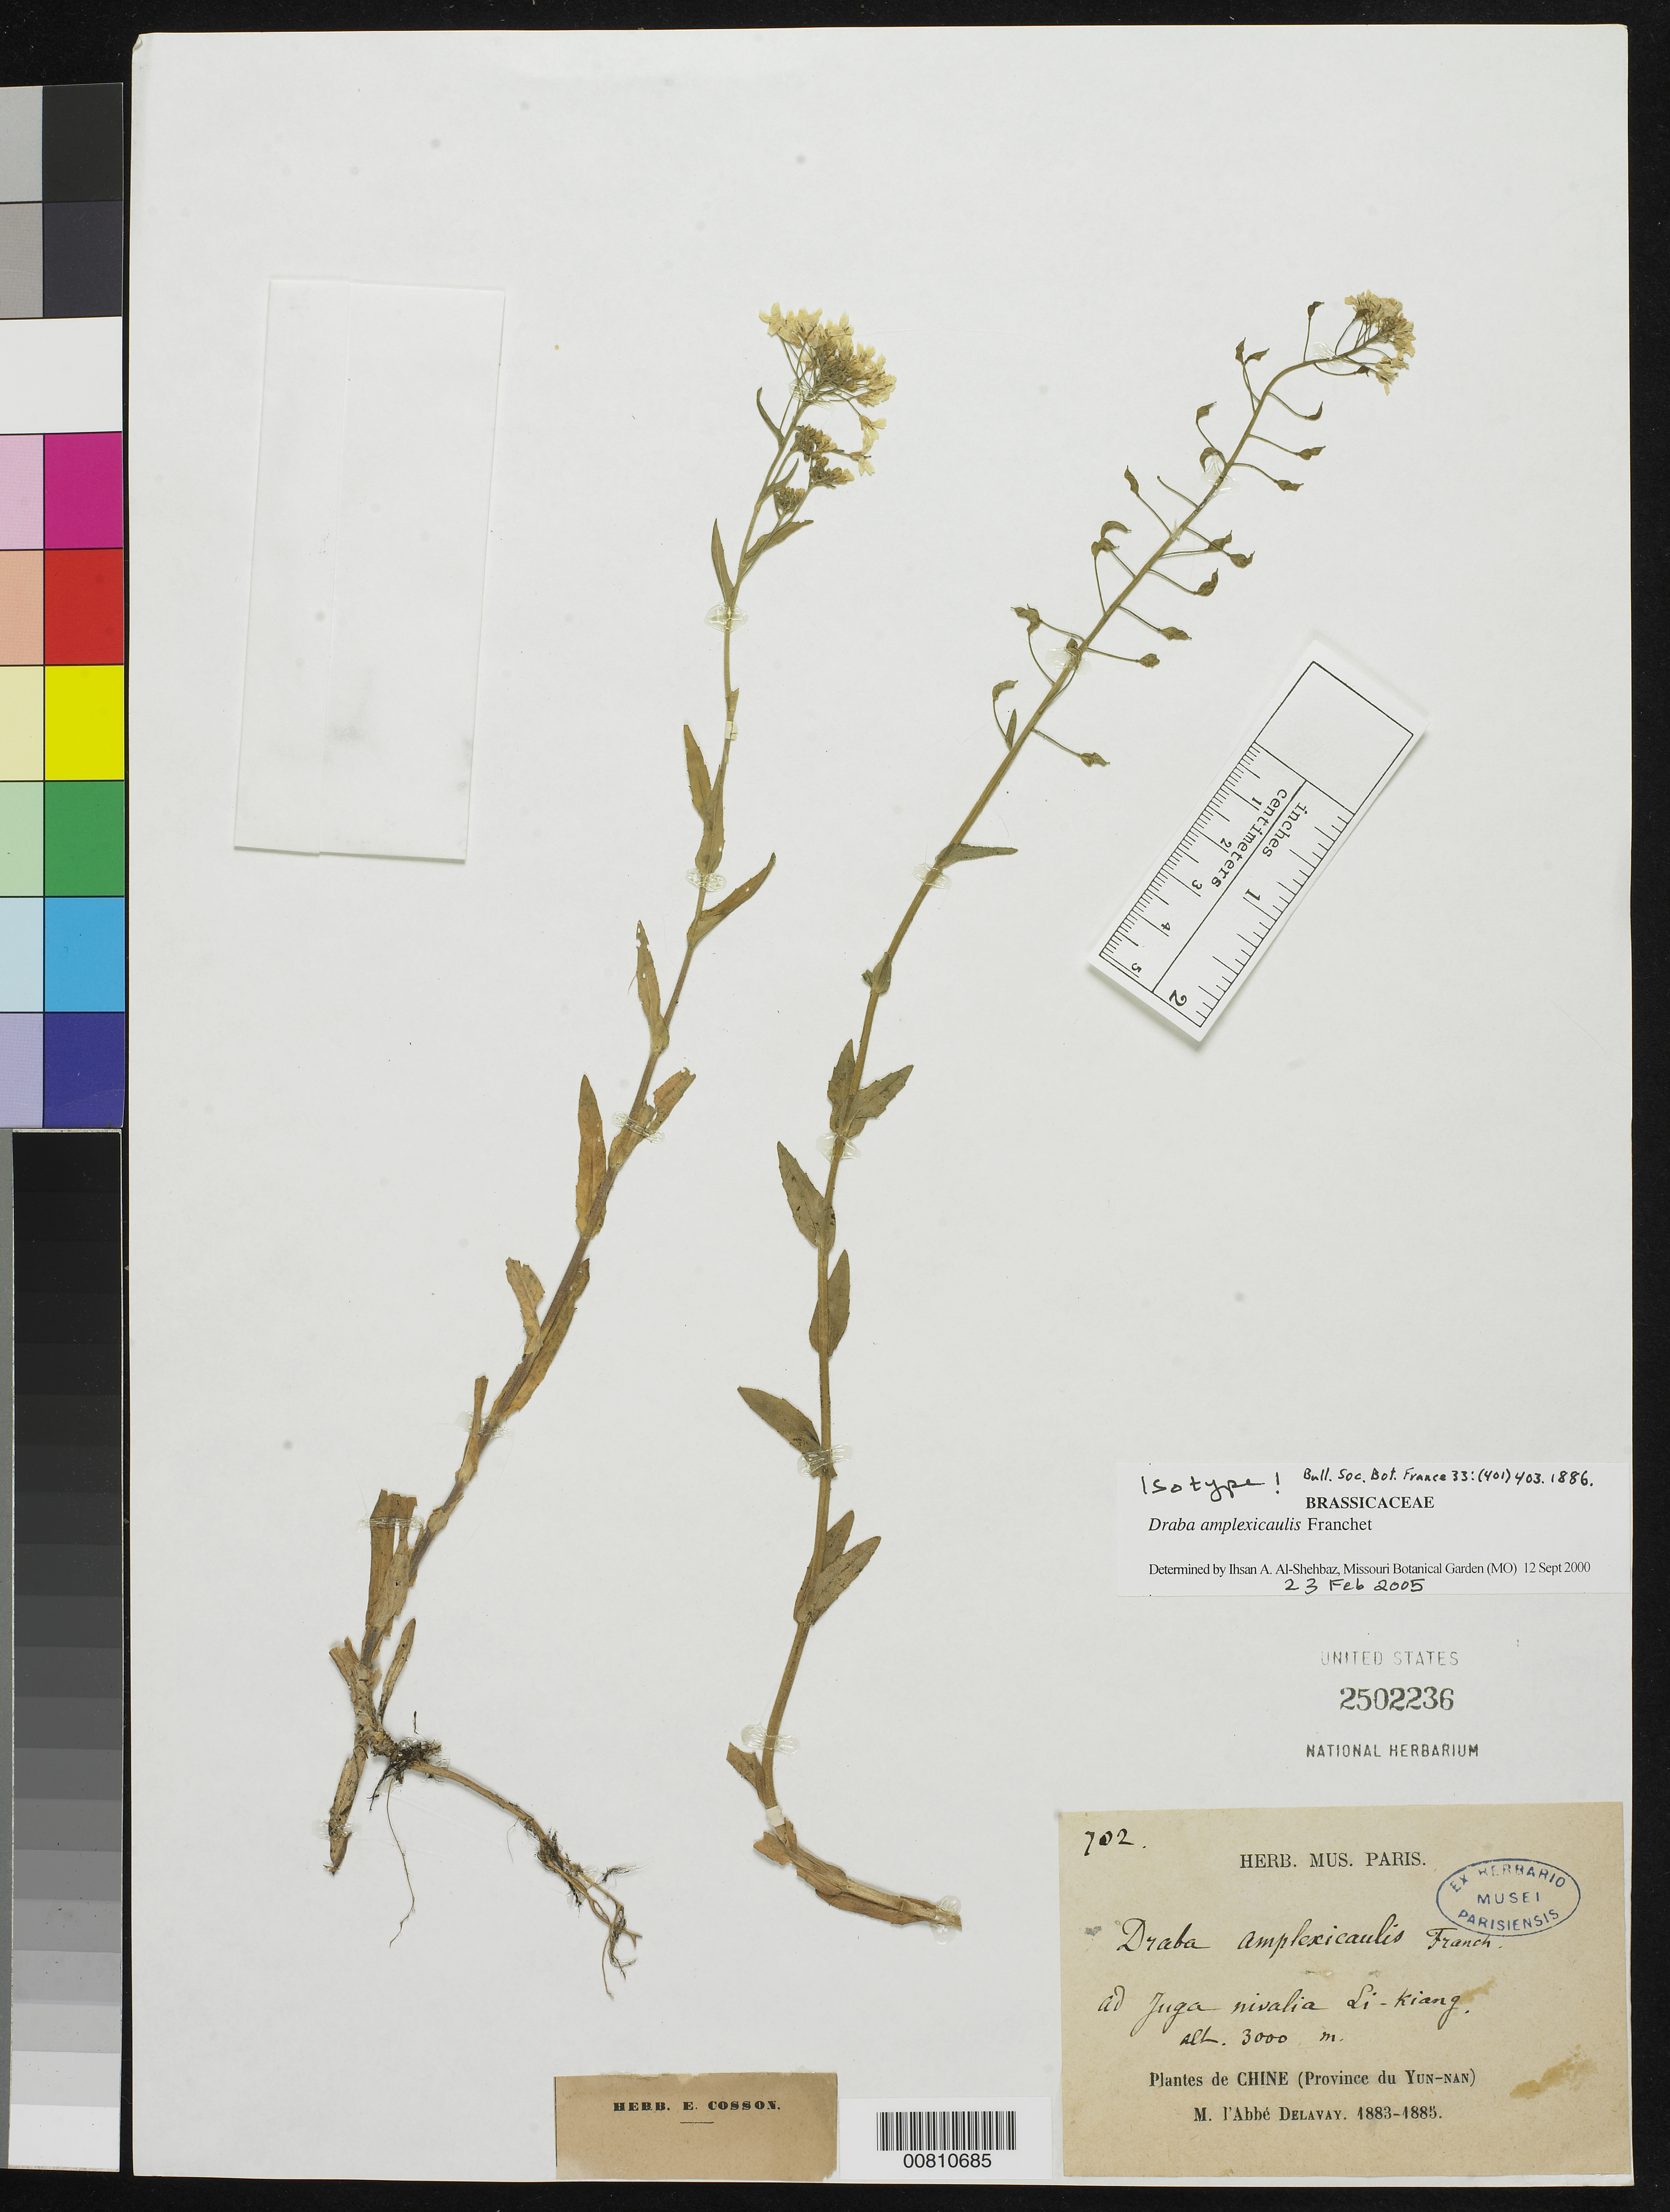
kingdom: Plantae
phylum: Tracheophyta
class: Magnoliopsida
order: Brassicales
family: Brassicaceae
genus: Draba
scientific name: Draba amplexicaulis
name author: Franch.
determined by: Al-Shehbaz, I. A., (MO), Missouri Botanical Garden (UNITED STATES)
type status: Isotype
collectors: P. Delavay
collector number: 702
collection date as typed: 1883 to 1885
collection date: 1883/1885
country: China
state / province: Yunnan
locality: Chine (Province du Yun-nan), ad juga nivalia Li-kiaang.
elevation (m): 3000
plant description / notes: Collection date acc. to protologue 10 Jul. 1884.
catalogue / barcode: US 2502236